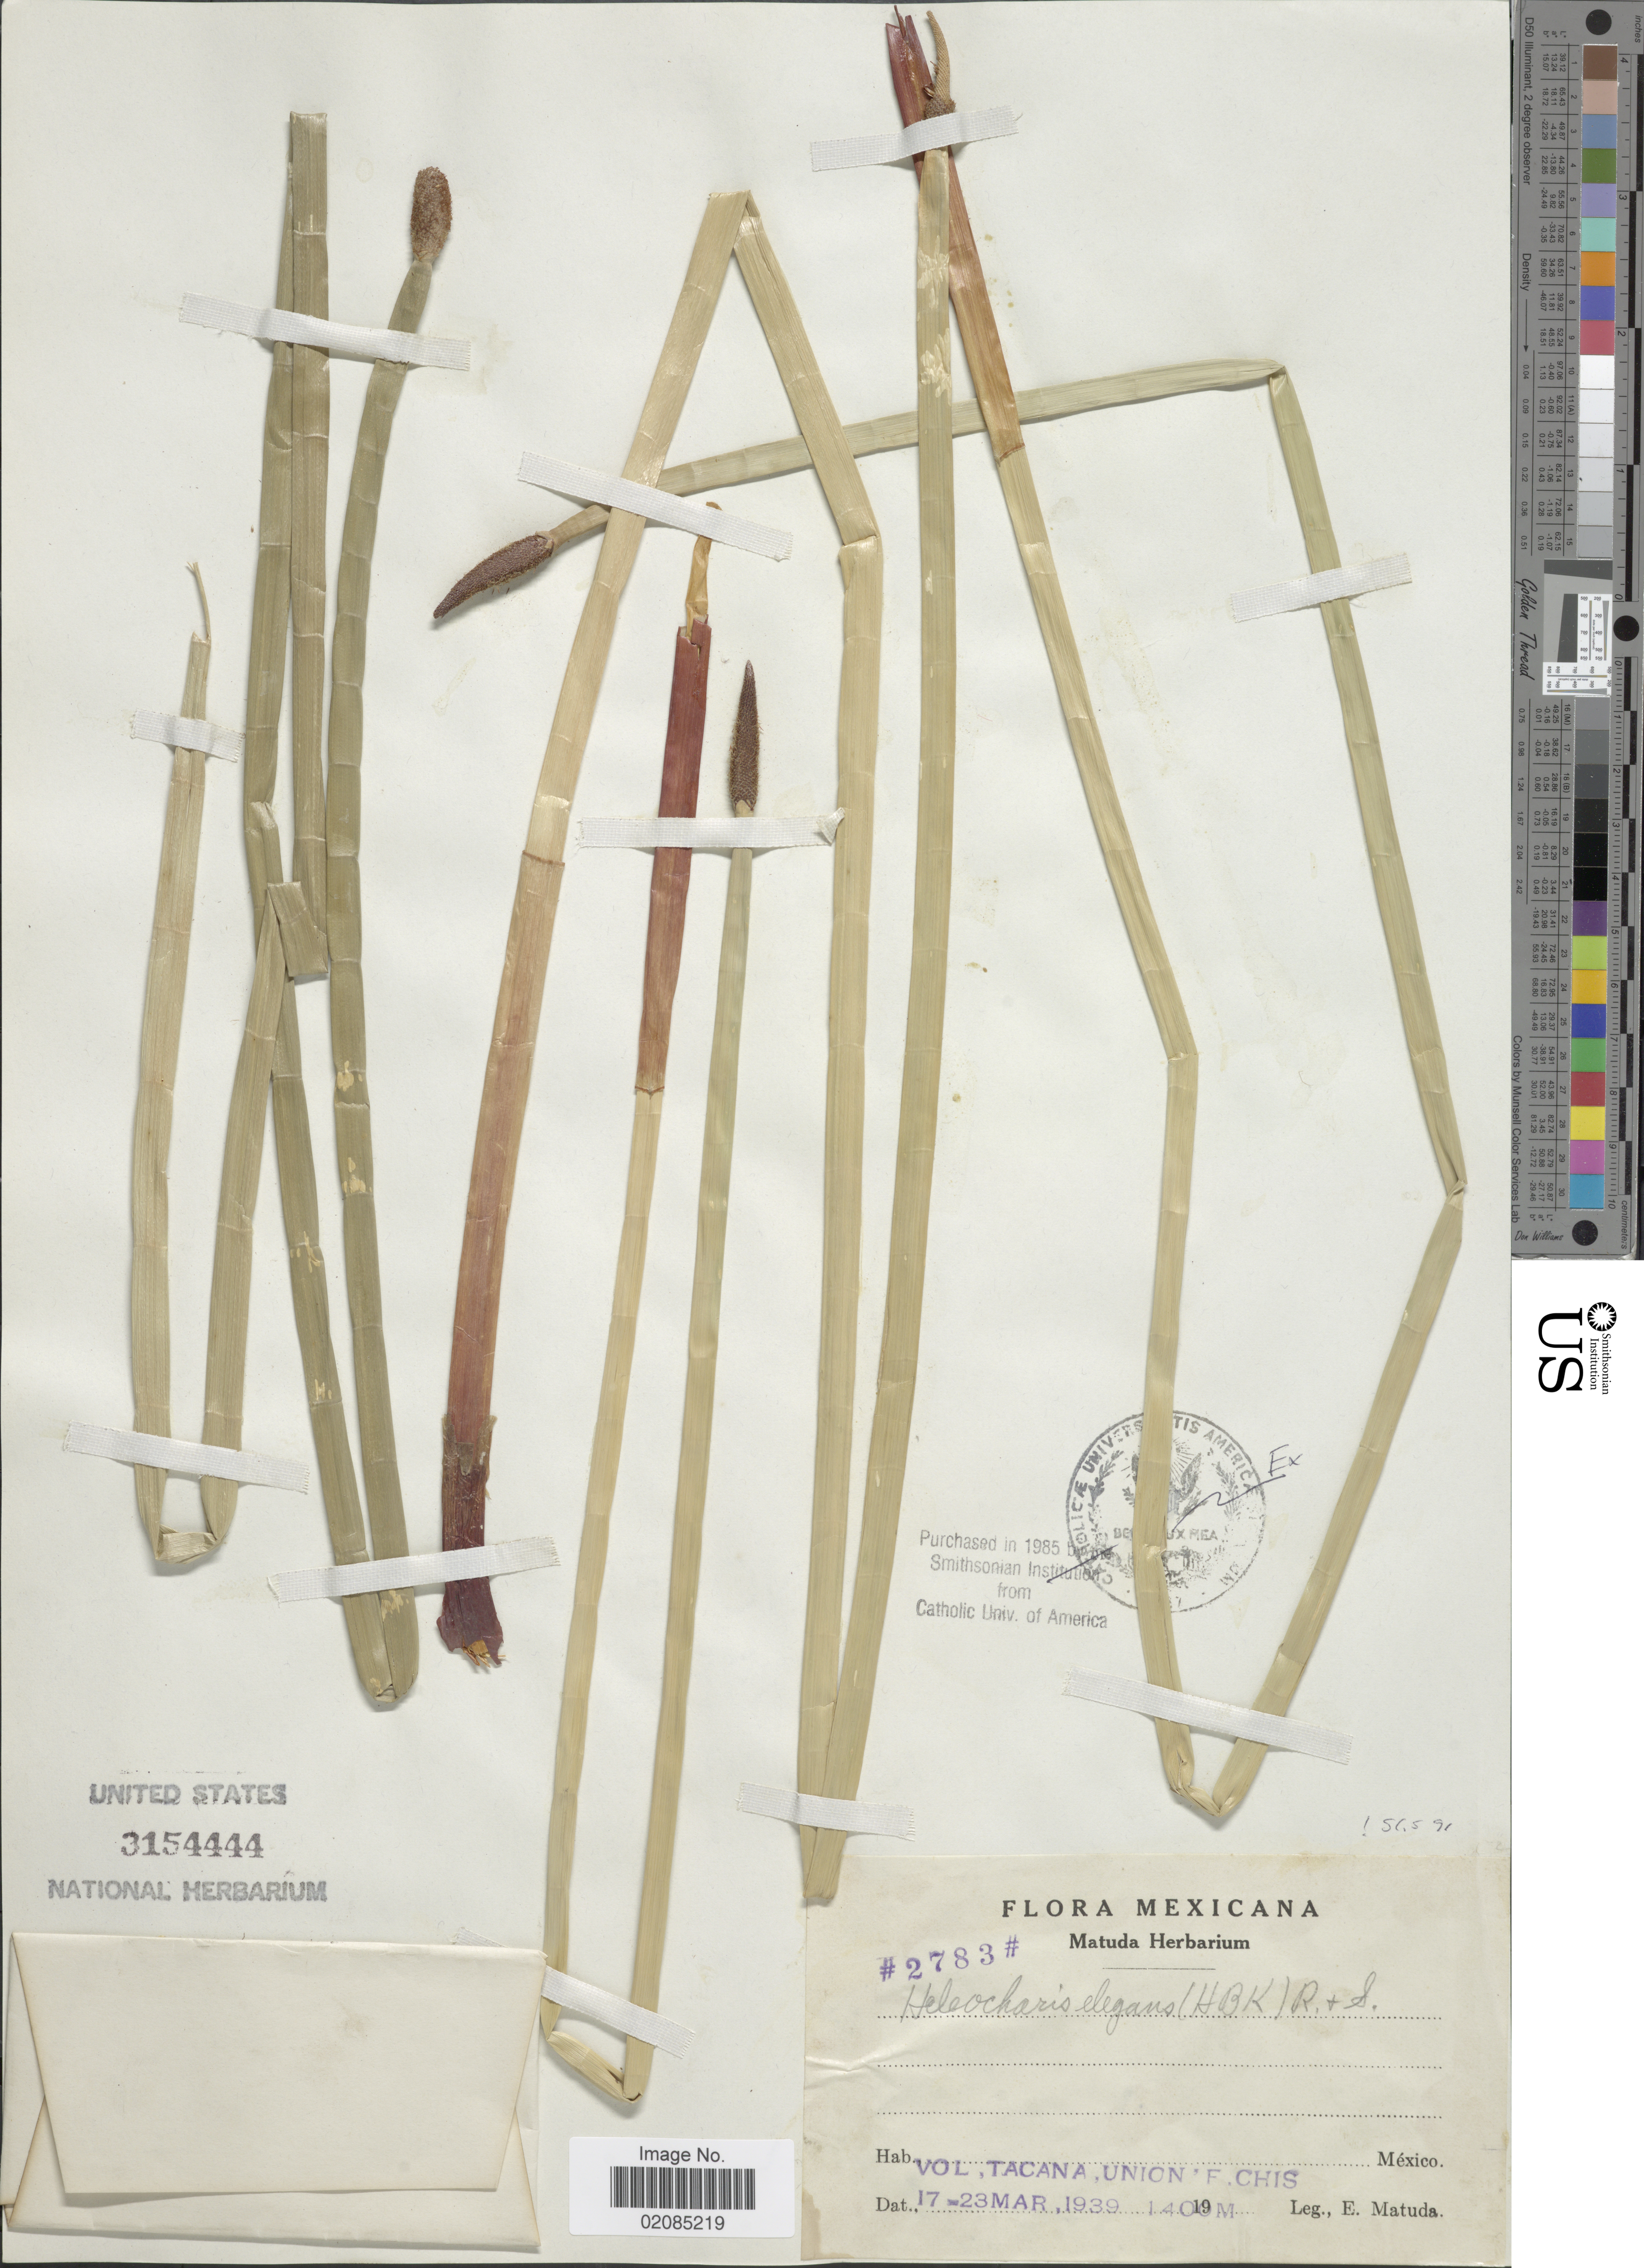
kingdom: Plantae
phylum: Tracheophyta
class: Liliopsida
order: Poales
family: Cyperaceae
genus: Eleocharis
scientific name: Eleocharis elegans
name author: (Kunth) Roem. & Schult.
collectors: E. Matuda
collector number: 2783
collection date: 1939-03-17/1939-03-23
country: Mexico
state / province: Chiapas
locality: Vol, Tacana, Union 'F Chis.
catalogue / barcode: US 3154444